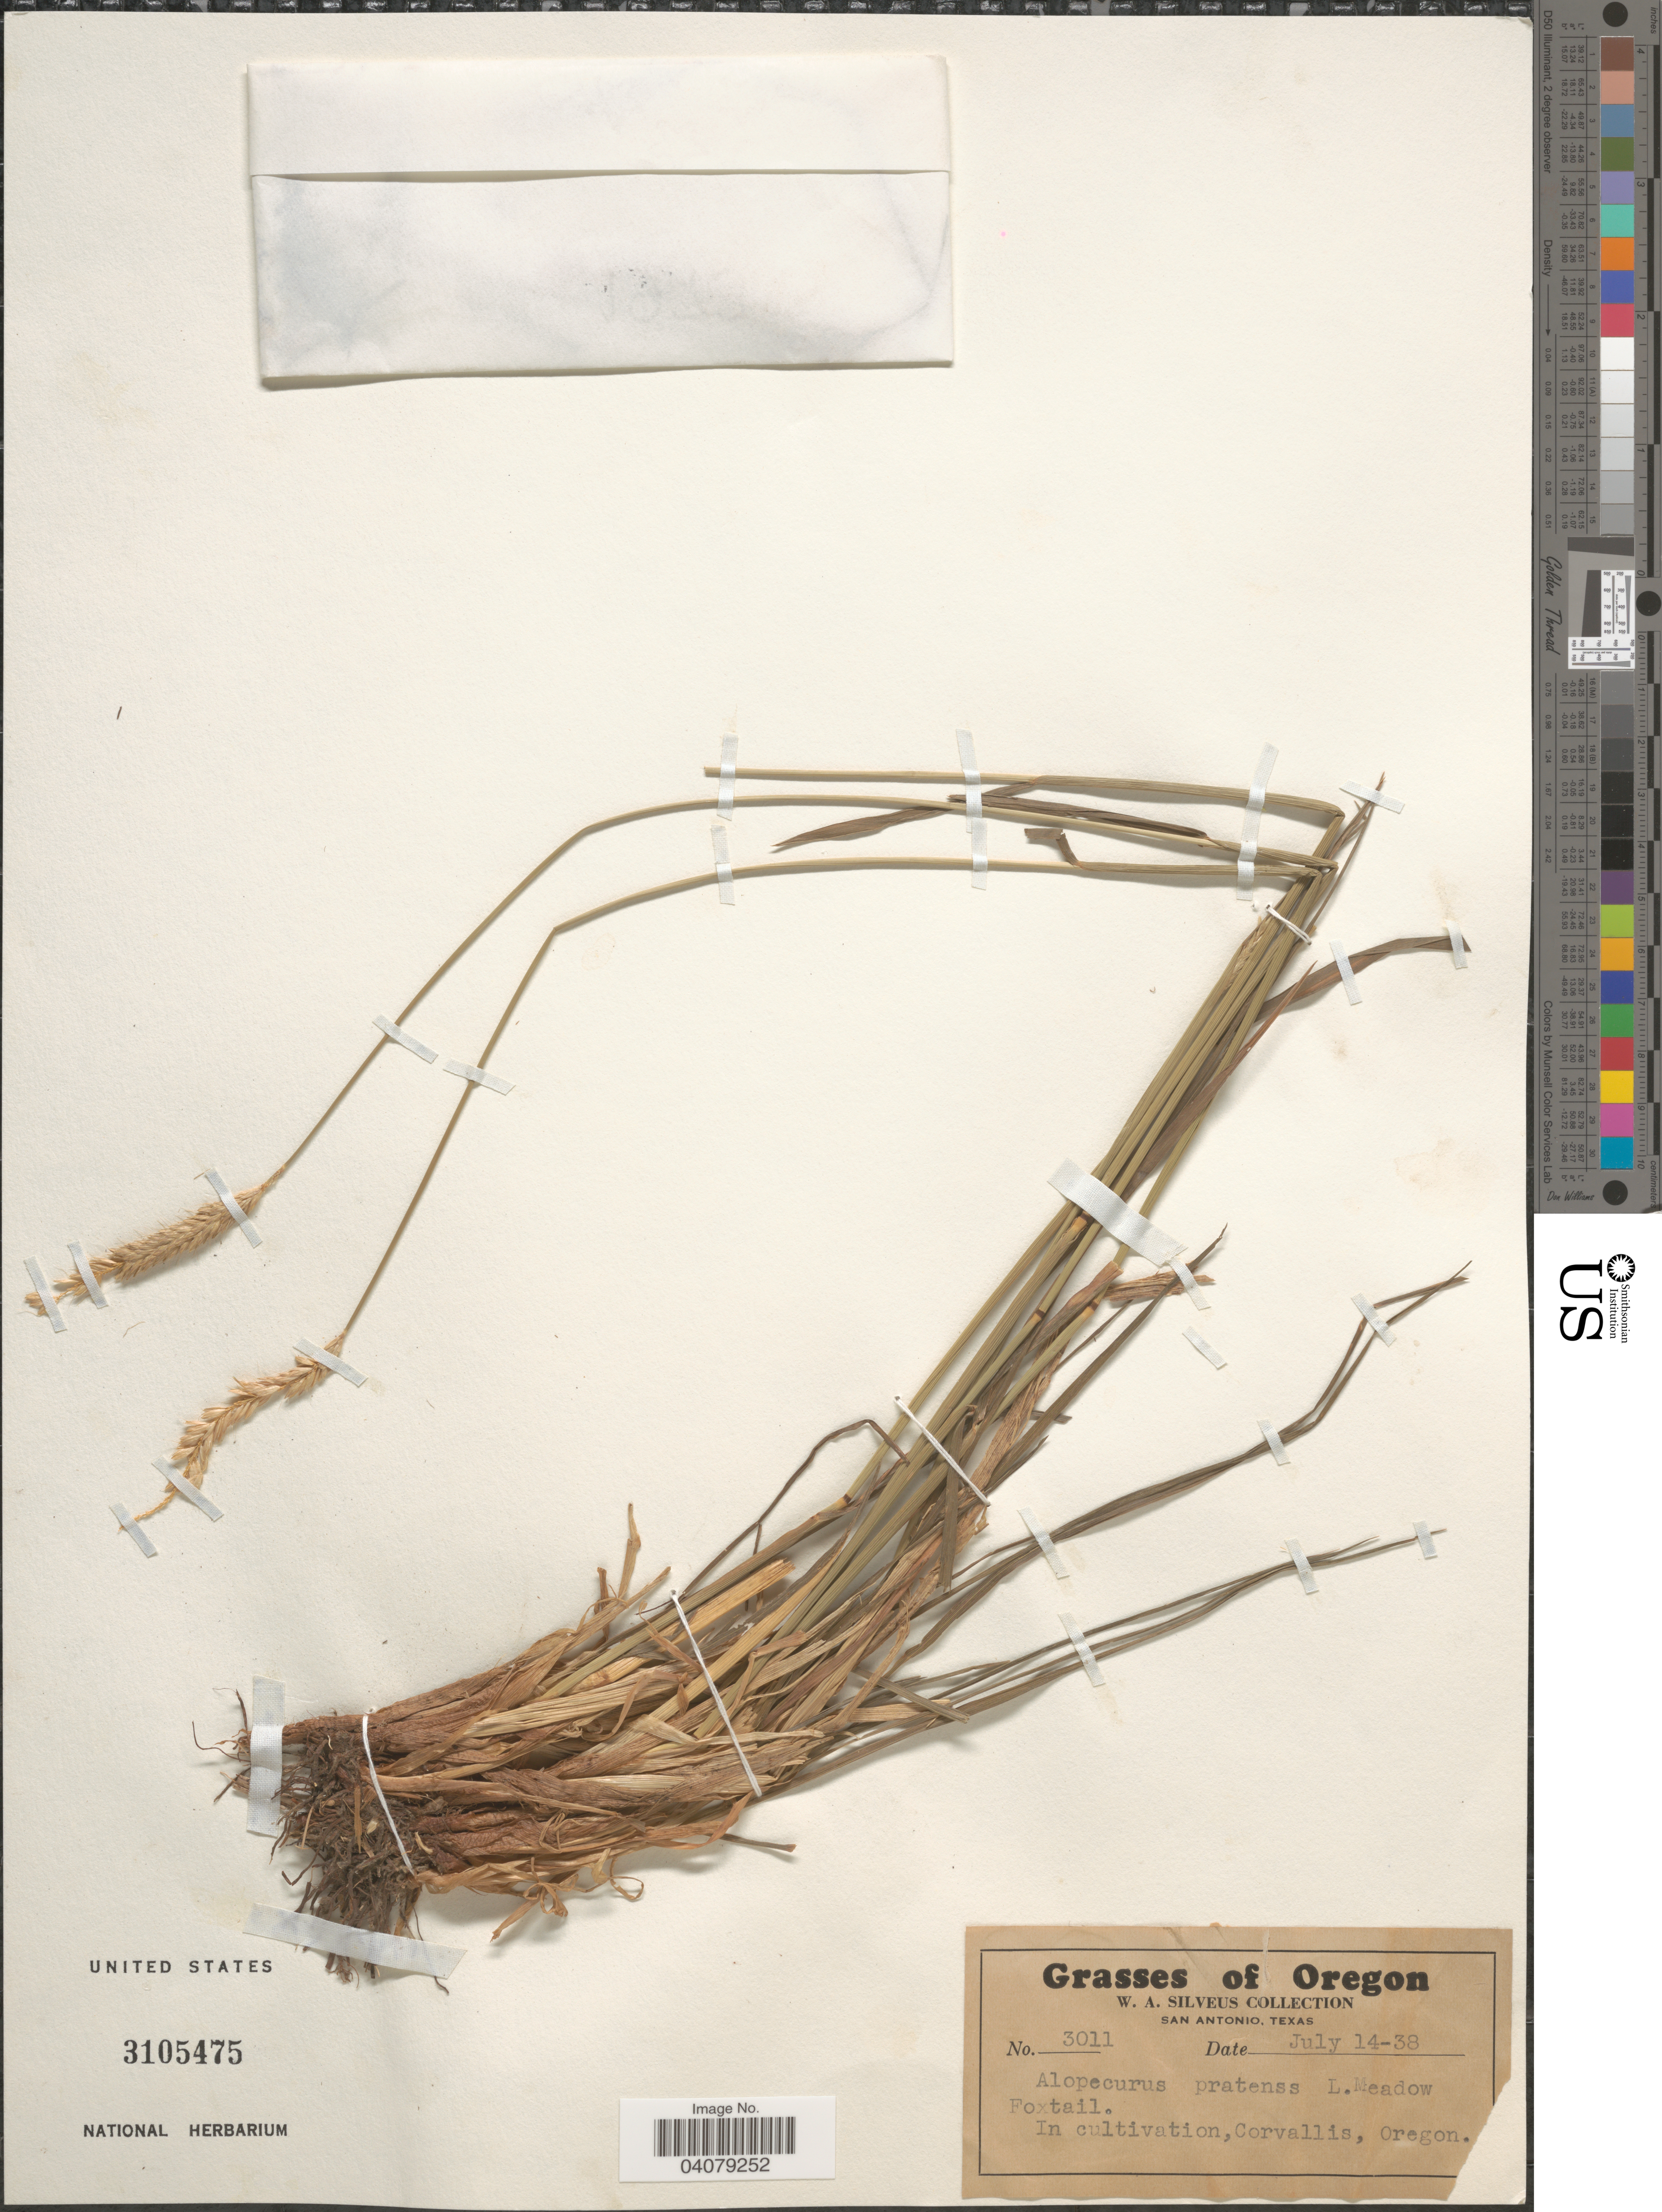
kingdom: Plantae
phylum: Tracheophyta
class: Liliopsida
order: Poales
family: Poaceae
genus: Alopecurus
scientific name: Alopecurus pratensis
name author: L.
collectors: W. Silveus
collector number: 3011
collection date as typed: Transcribed d/m/y: 14/7/38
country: United States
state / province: Oregon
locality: Corvallis.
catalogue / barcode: US 3105475